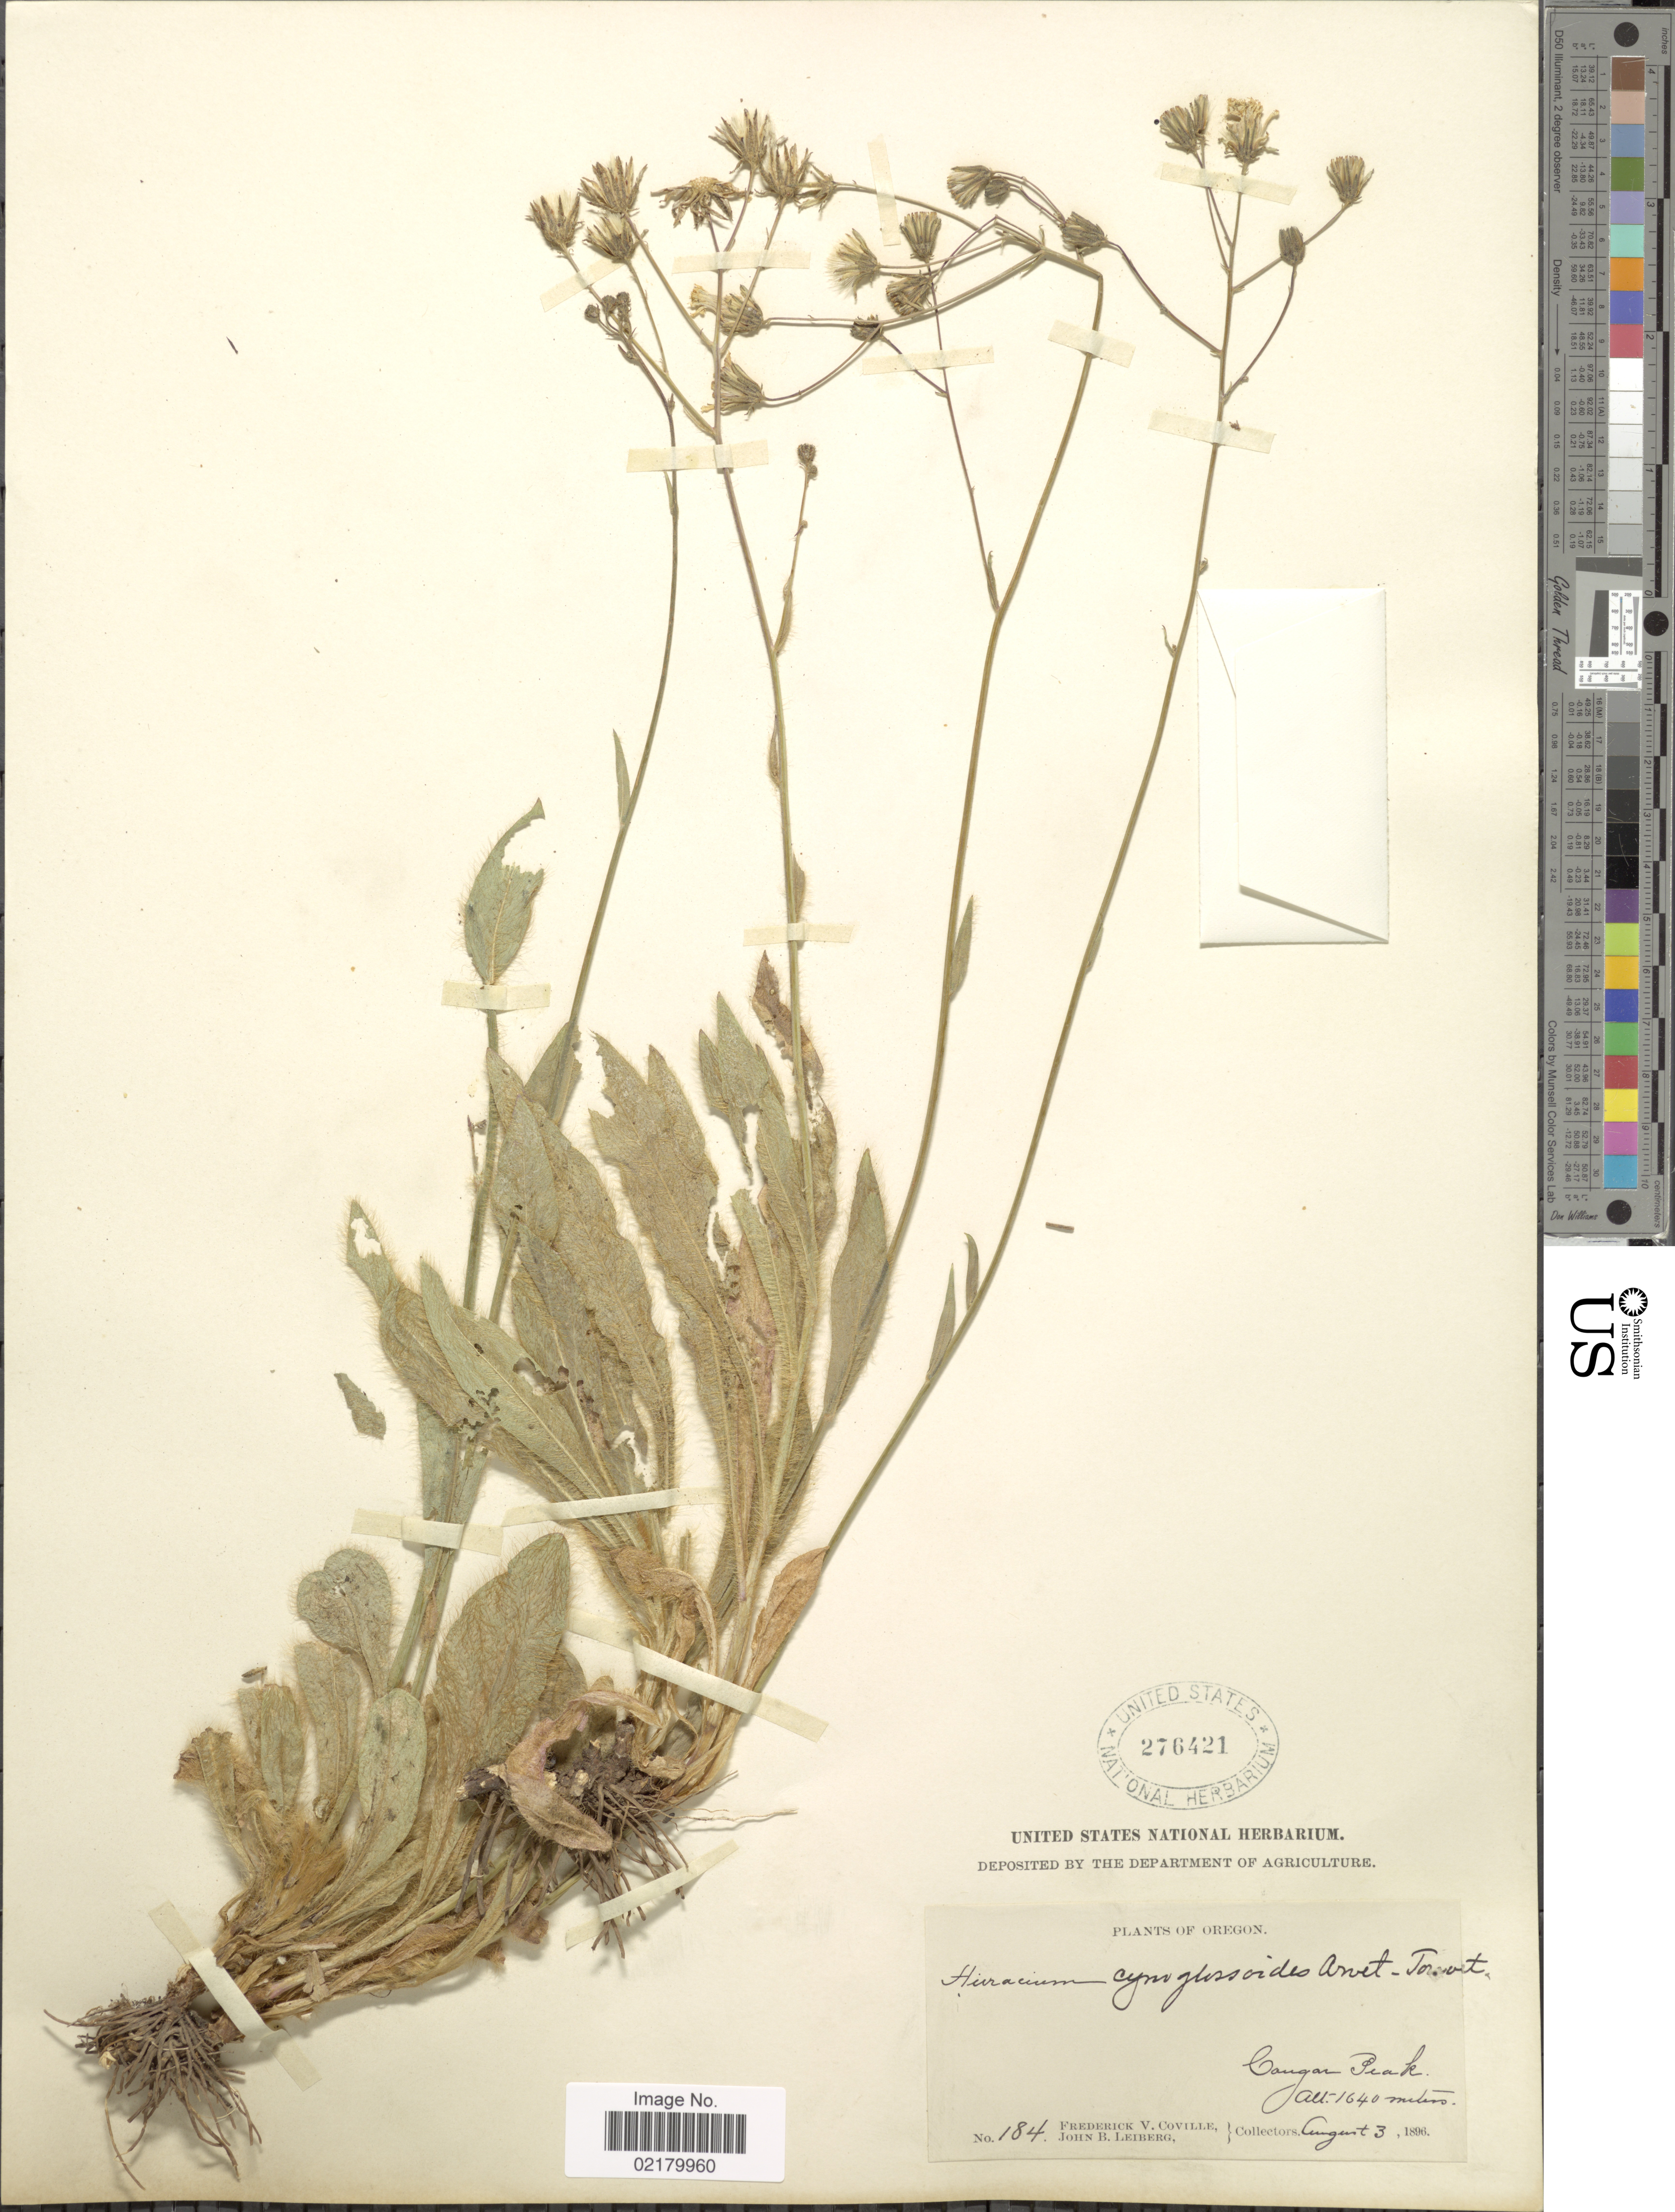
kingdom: Plantae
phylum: Tracheophyta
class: Magnoliopsida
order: Asterales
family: Asteraceae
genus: Hieracium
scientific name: Hieracium scouleri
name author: Hook.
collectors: F. V. Coville & J. B. Leiberg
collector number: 184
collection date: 1896-08-03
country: United States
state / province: Oregon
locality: Cangar Peak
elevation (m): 1640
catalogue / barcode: US 276421